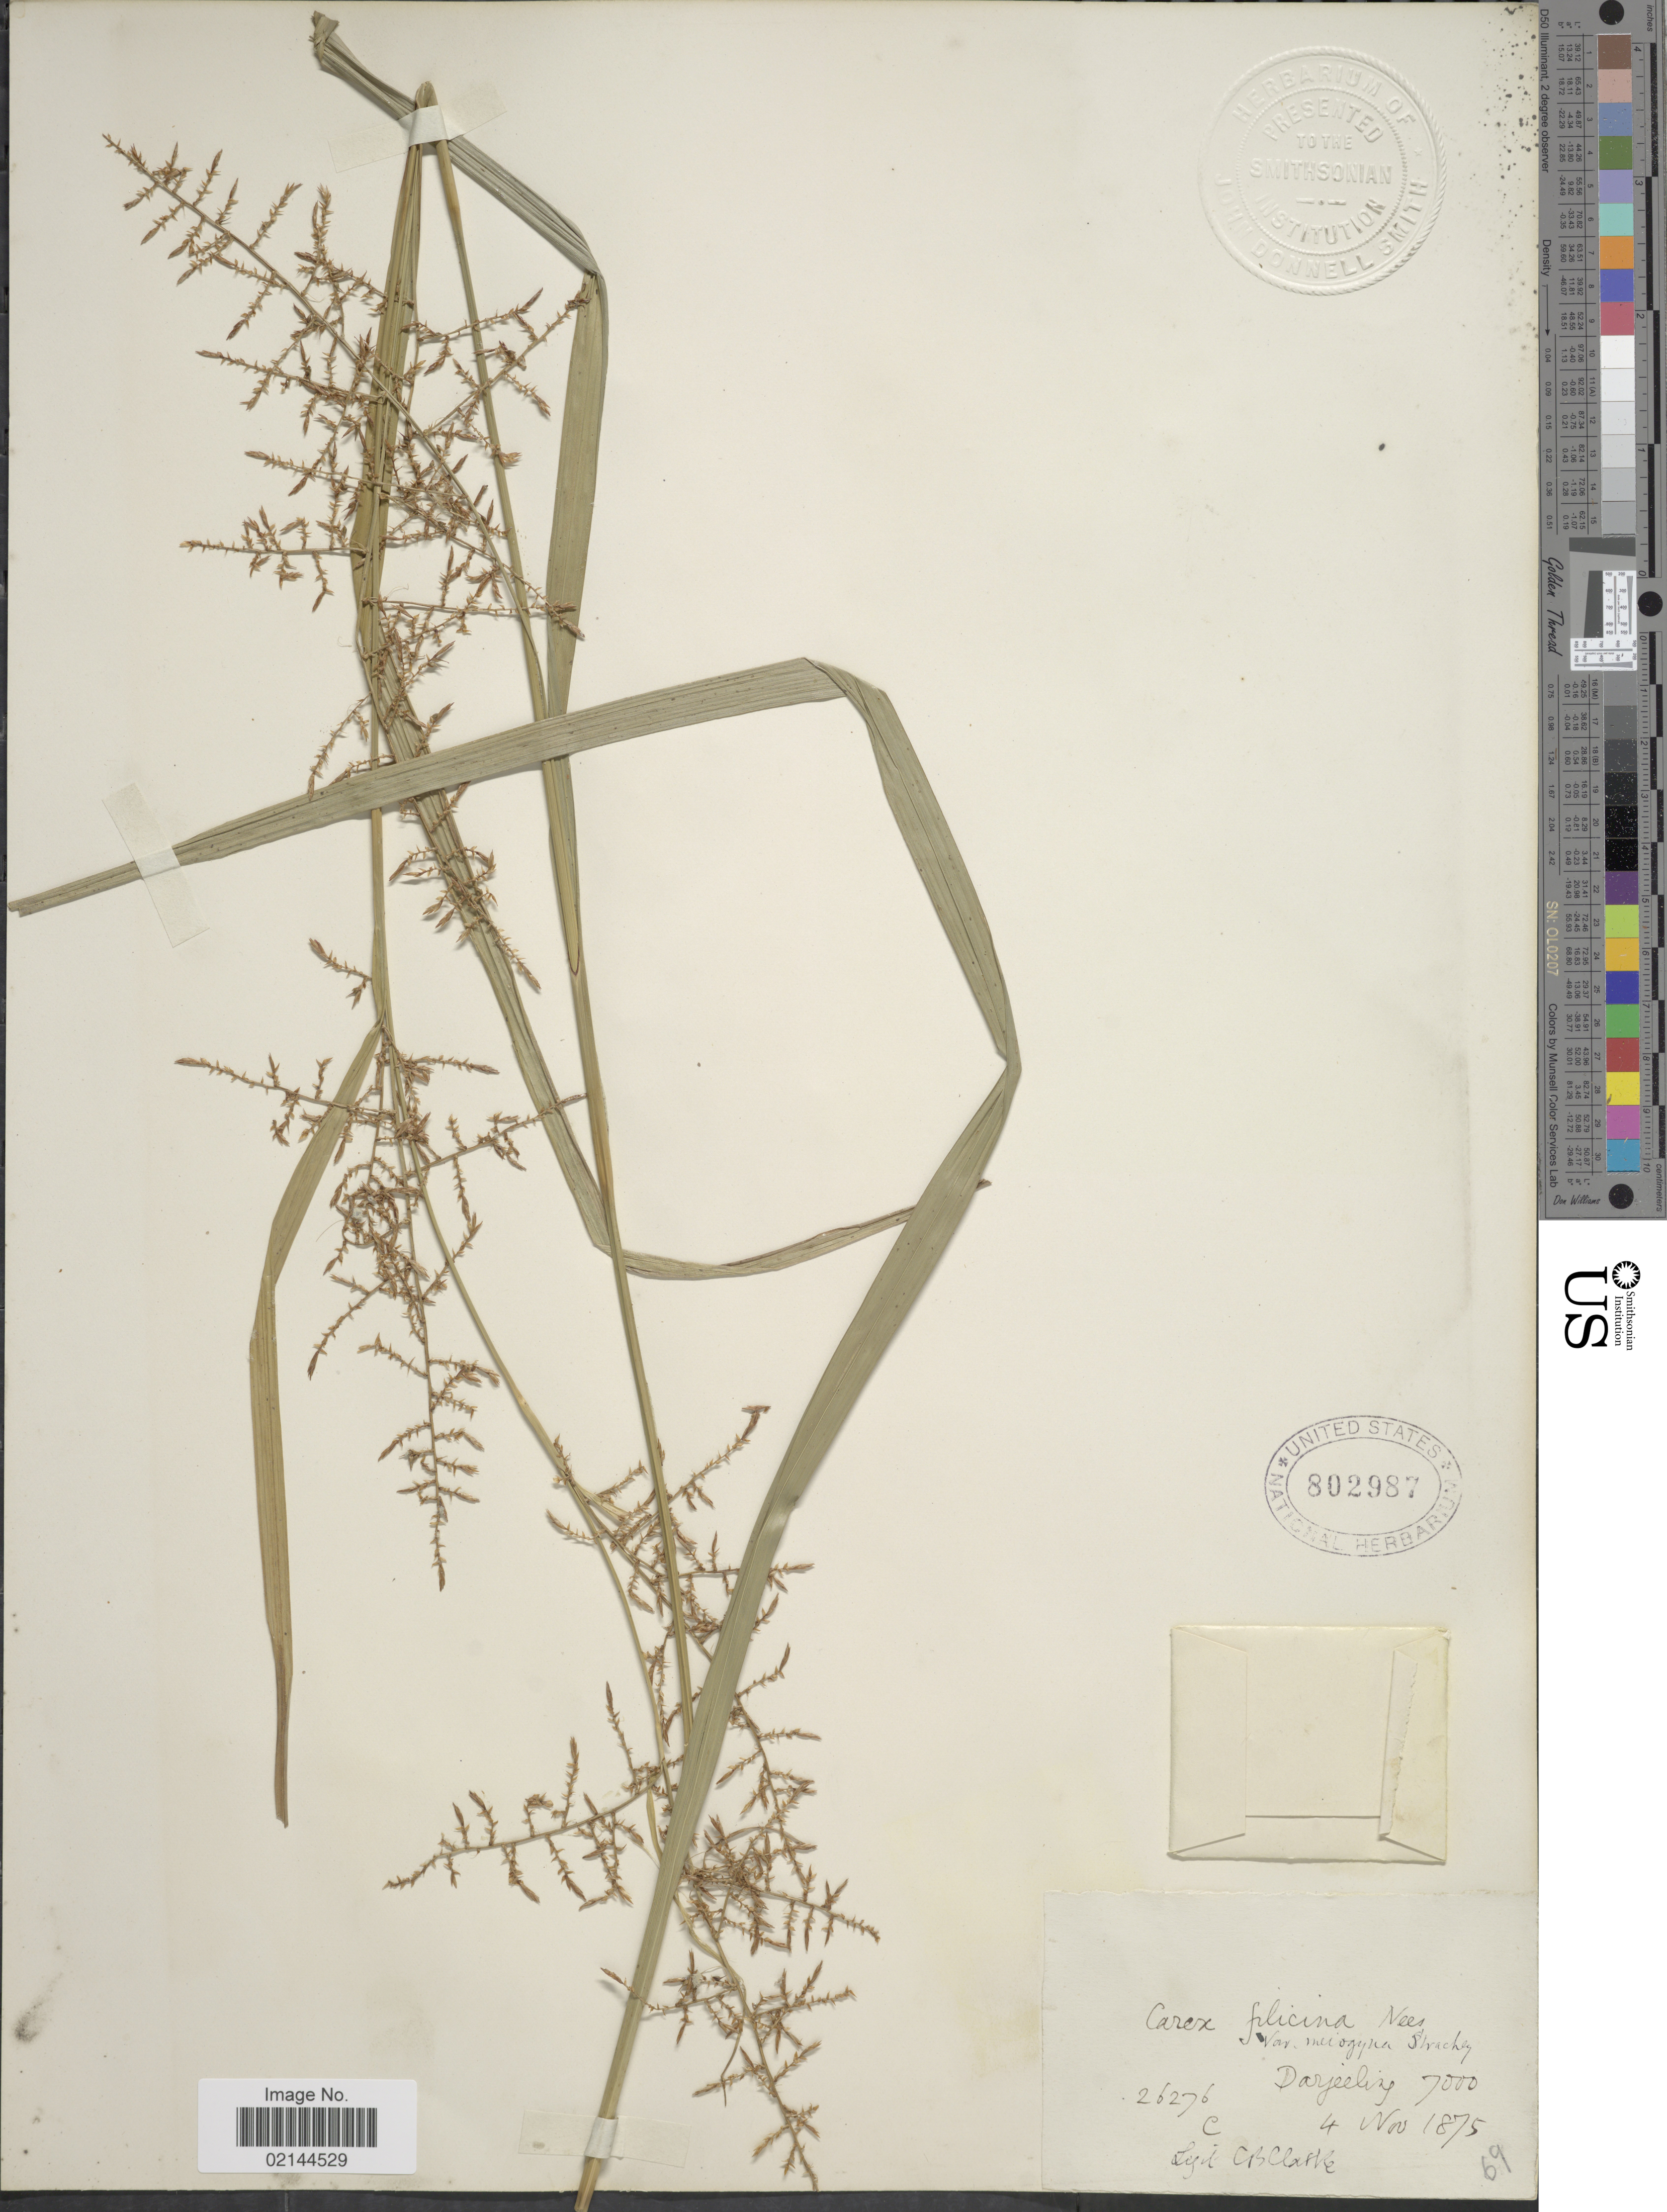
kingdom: Plantae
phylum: Tracheophyta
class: Liliopsida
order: Poales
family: Cyperaceae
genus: Carex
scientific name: Carex filicina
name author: Nees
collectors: C. B. Clarke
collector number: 26276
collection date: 1875-11-04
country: India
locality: Darjeeling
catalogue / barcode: US 802987